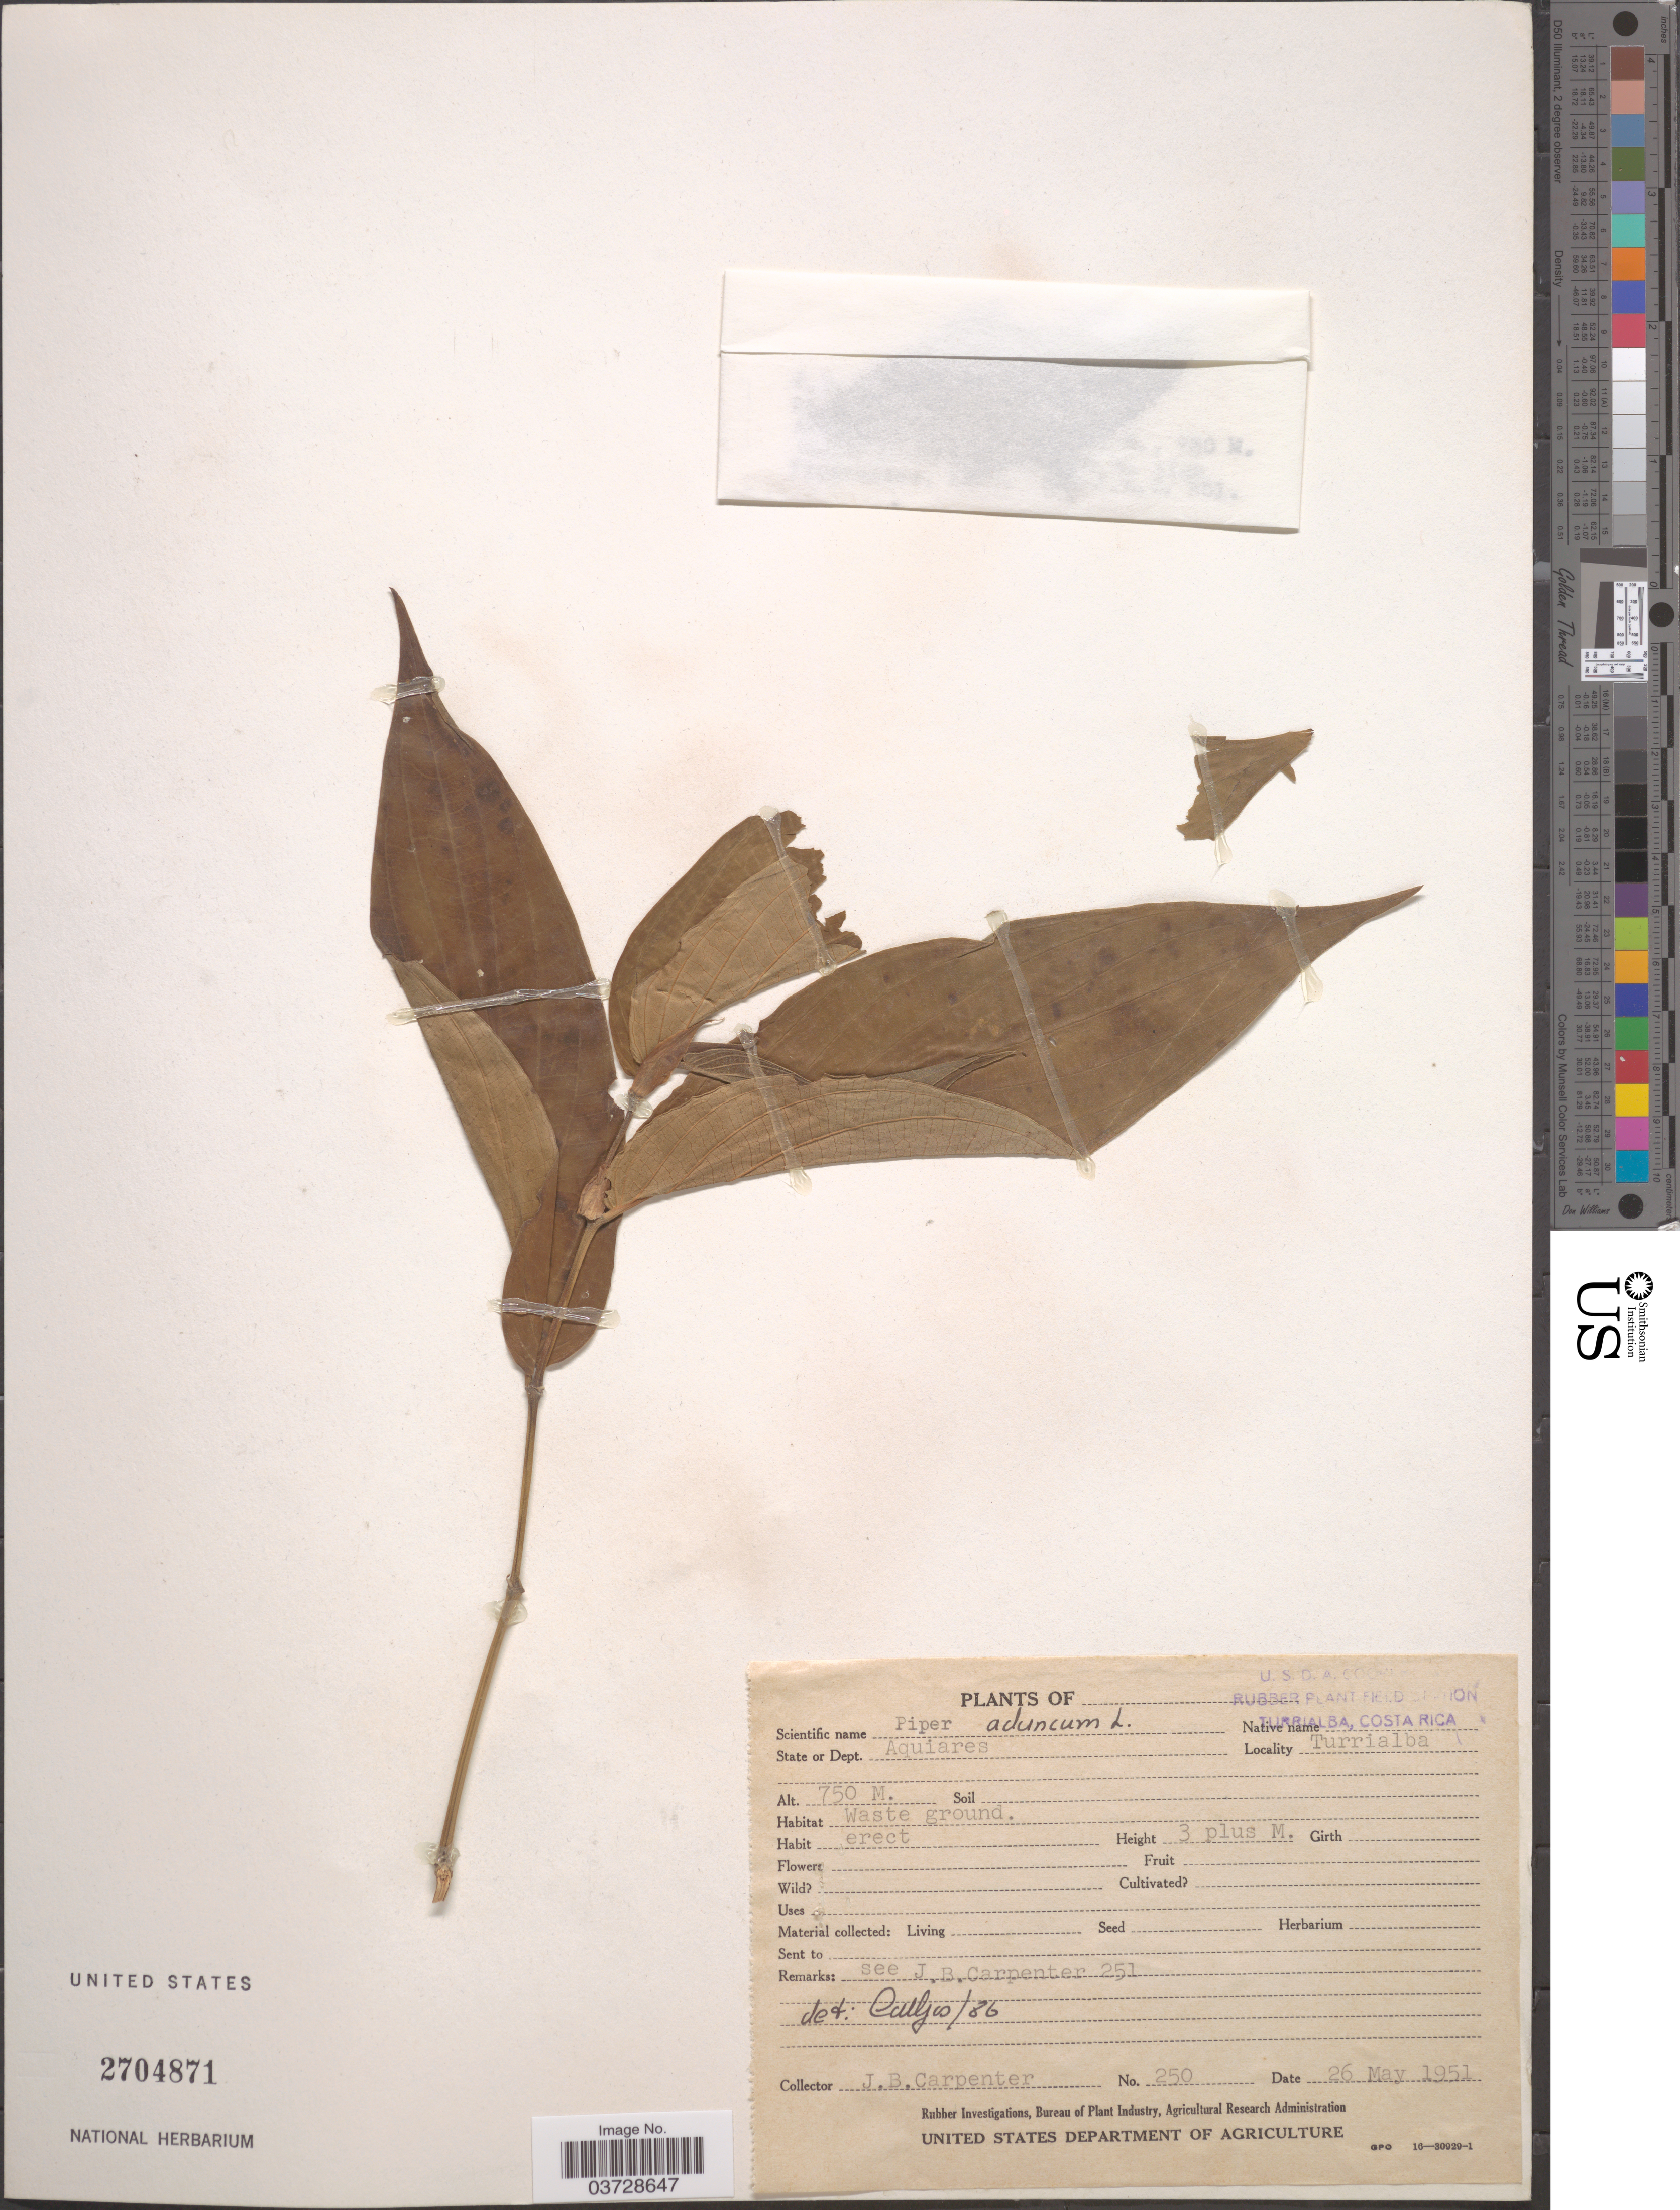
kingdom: Plantae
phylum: Tracheophyta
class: Magnoliopsida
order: Piperales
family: Piperaceae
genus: Piper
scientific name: Piper aduncum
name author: L.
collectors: J. Carpenter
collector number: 250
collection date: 1951-05-26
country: Costa Rica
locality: State or Dept. Aquiares. Turrialba.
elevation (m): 750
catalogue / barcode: US 2704871